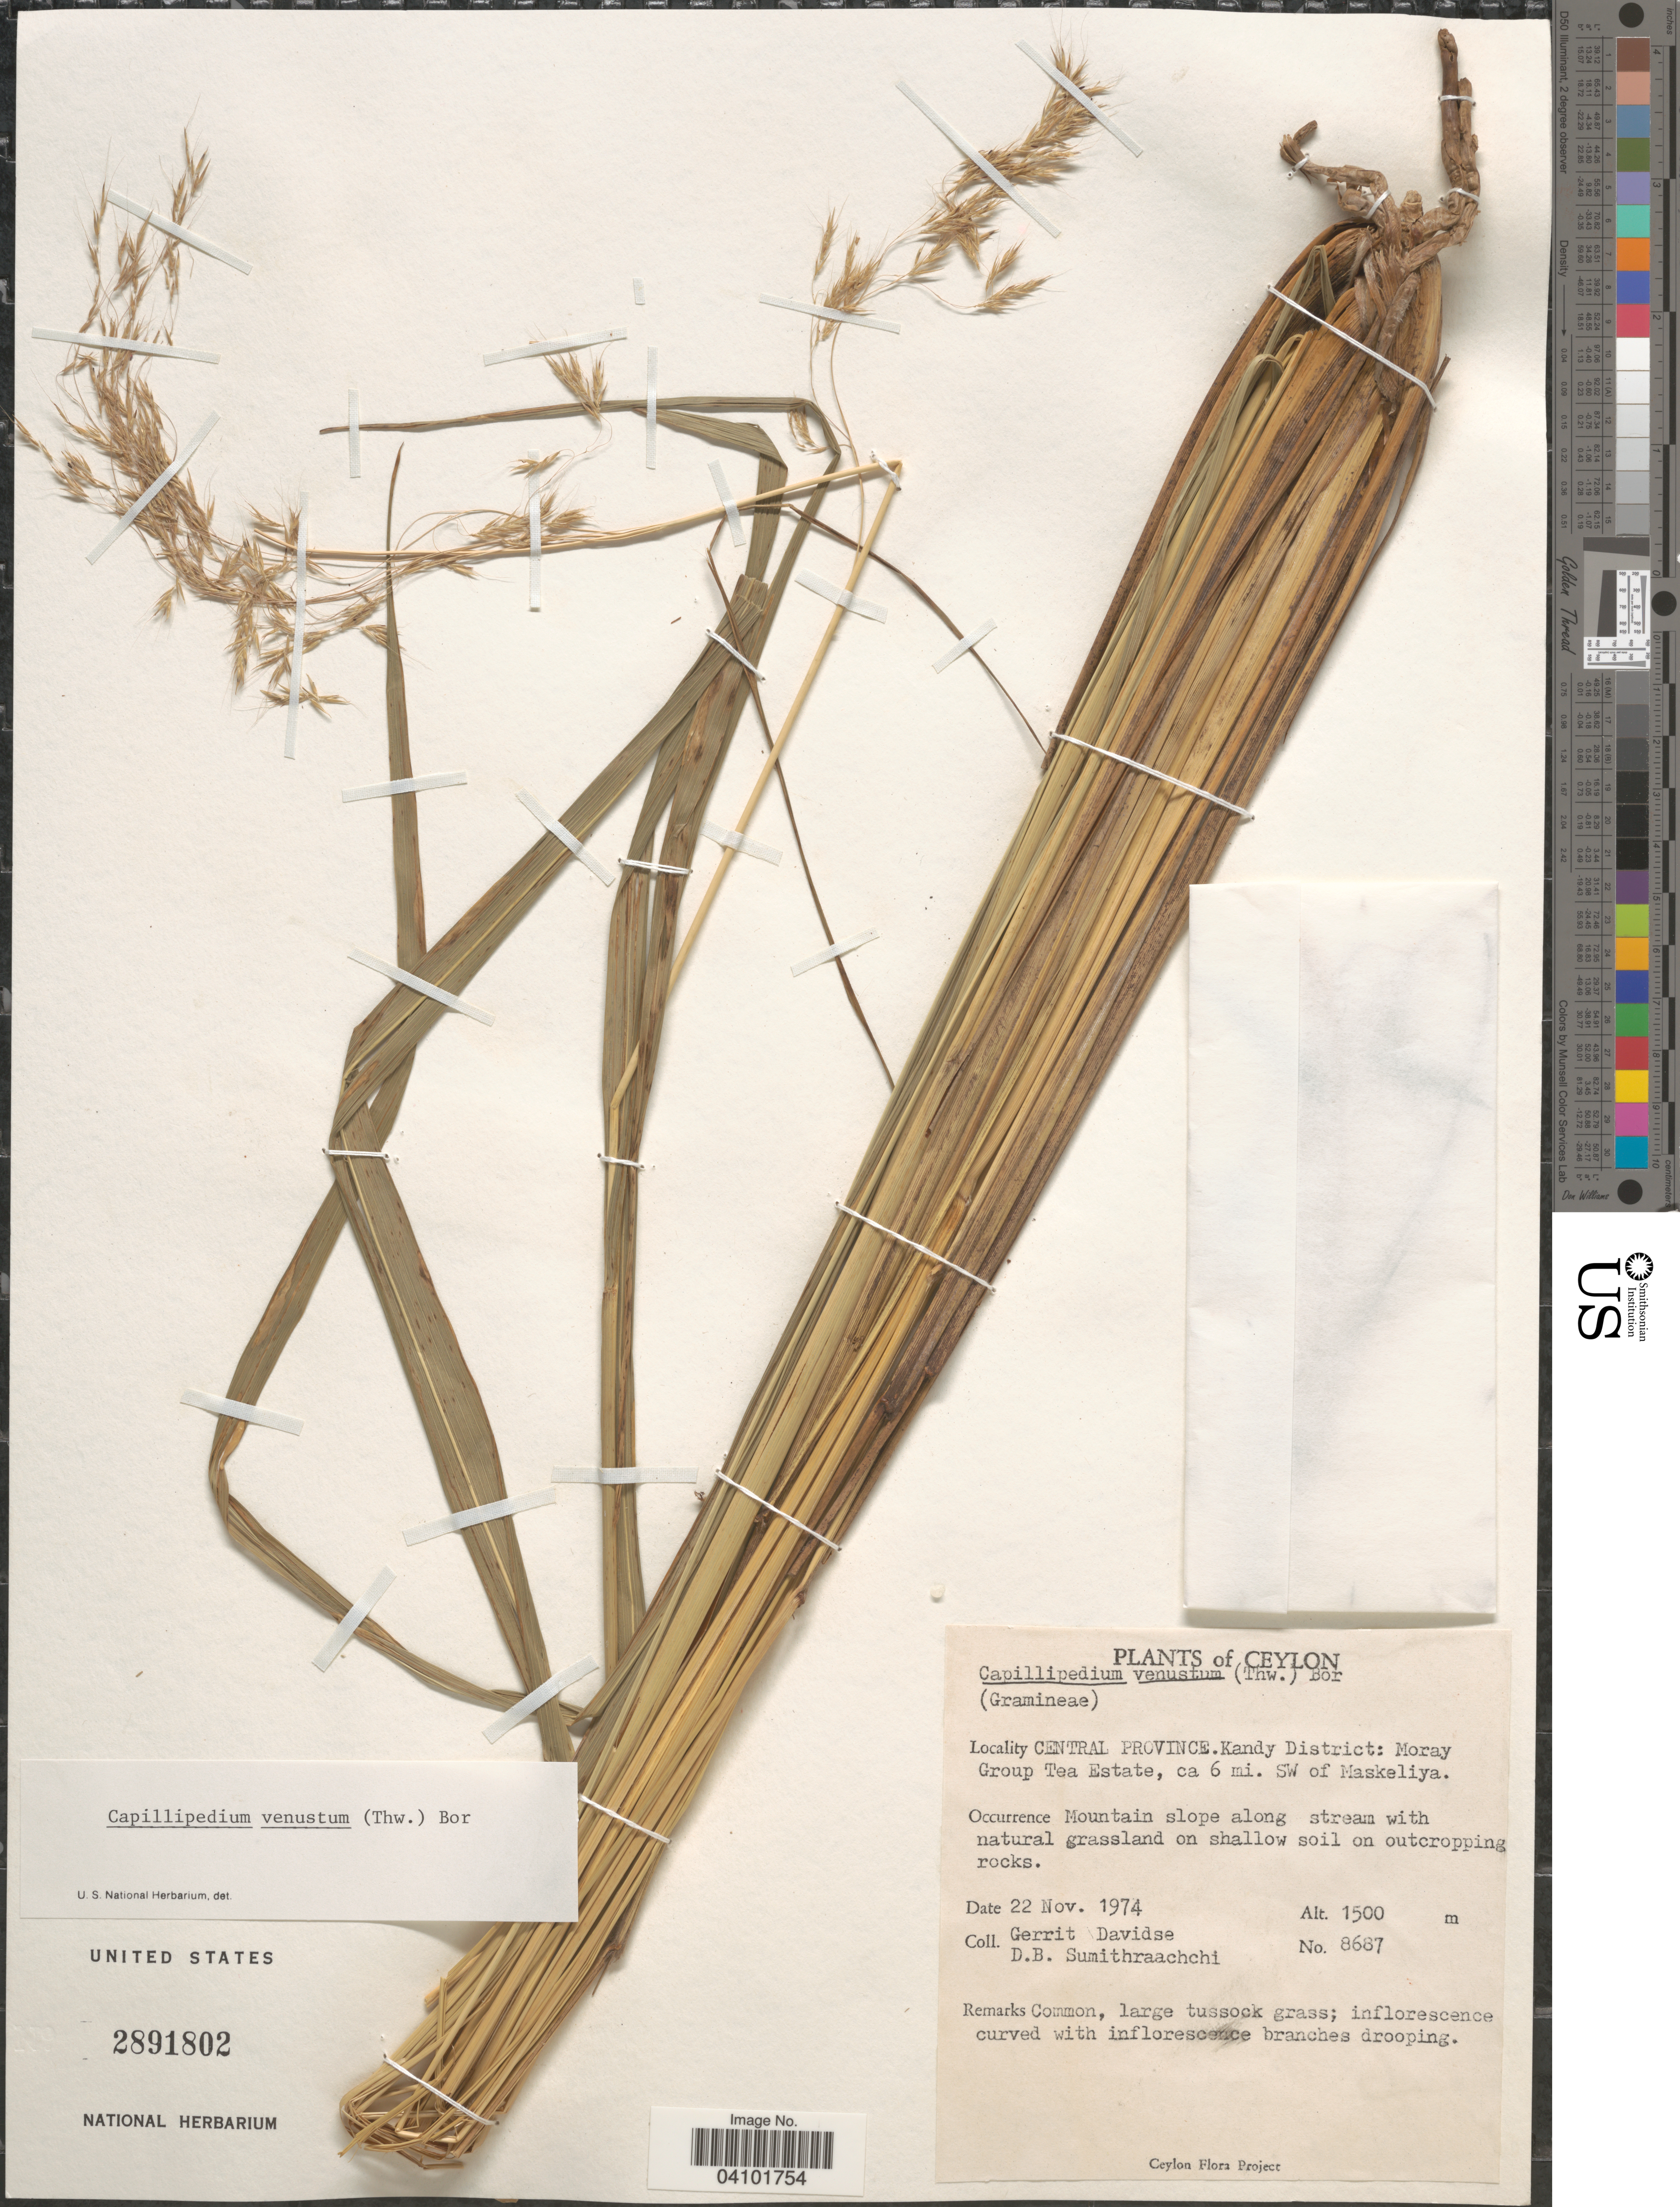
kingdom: Plantae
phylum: Tracheophyta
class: Liliopsida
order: Poales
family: Poaceae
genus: Hemisorghum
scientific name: Hemisorghum venustum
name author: (Thwaites) Clayton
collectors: G. Davidse & D. B. Sumithraarachchi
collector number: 8687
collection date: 1974-11-22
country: Sri Lanka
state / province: Central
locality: Ceylon. Kandy District: Moray Group Tea Estate, ca 6 mi. SW of Maskeliya.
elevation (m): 1500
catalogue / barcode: US 2891802